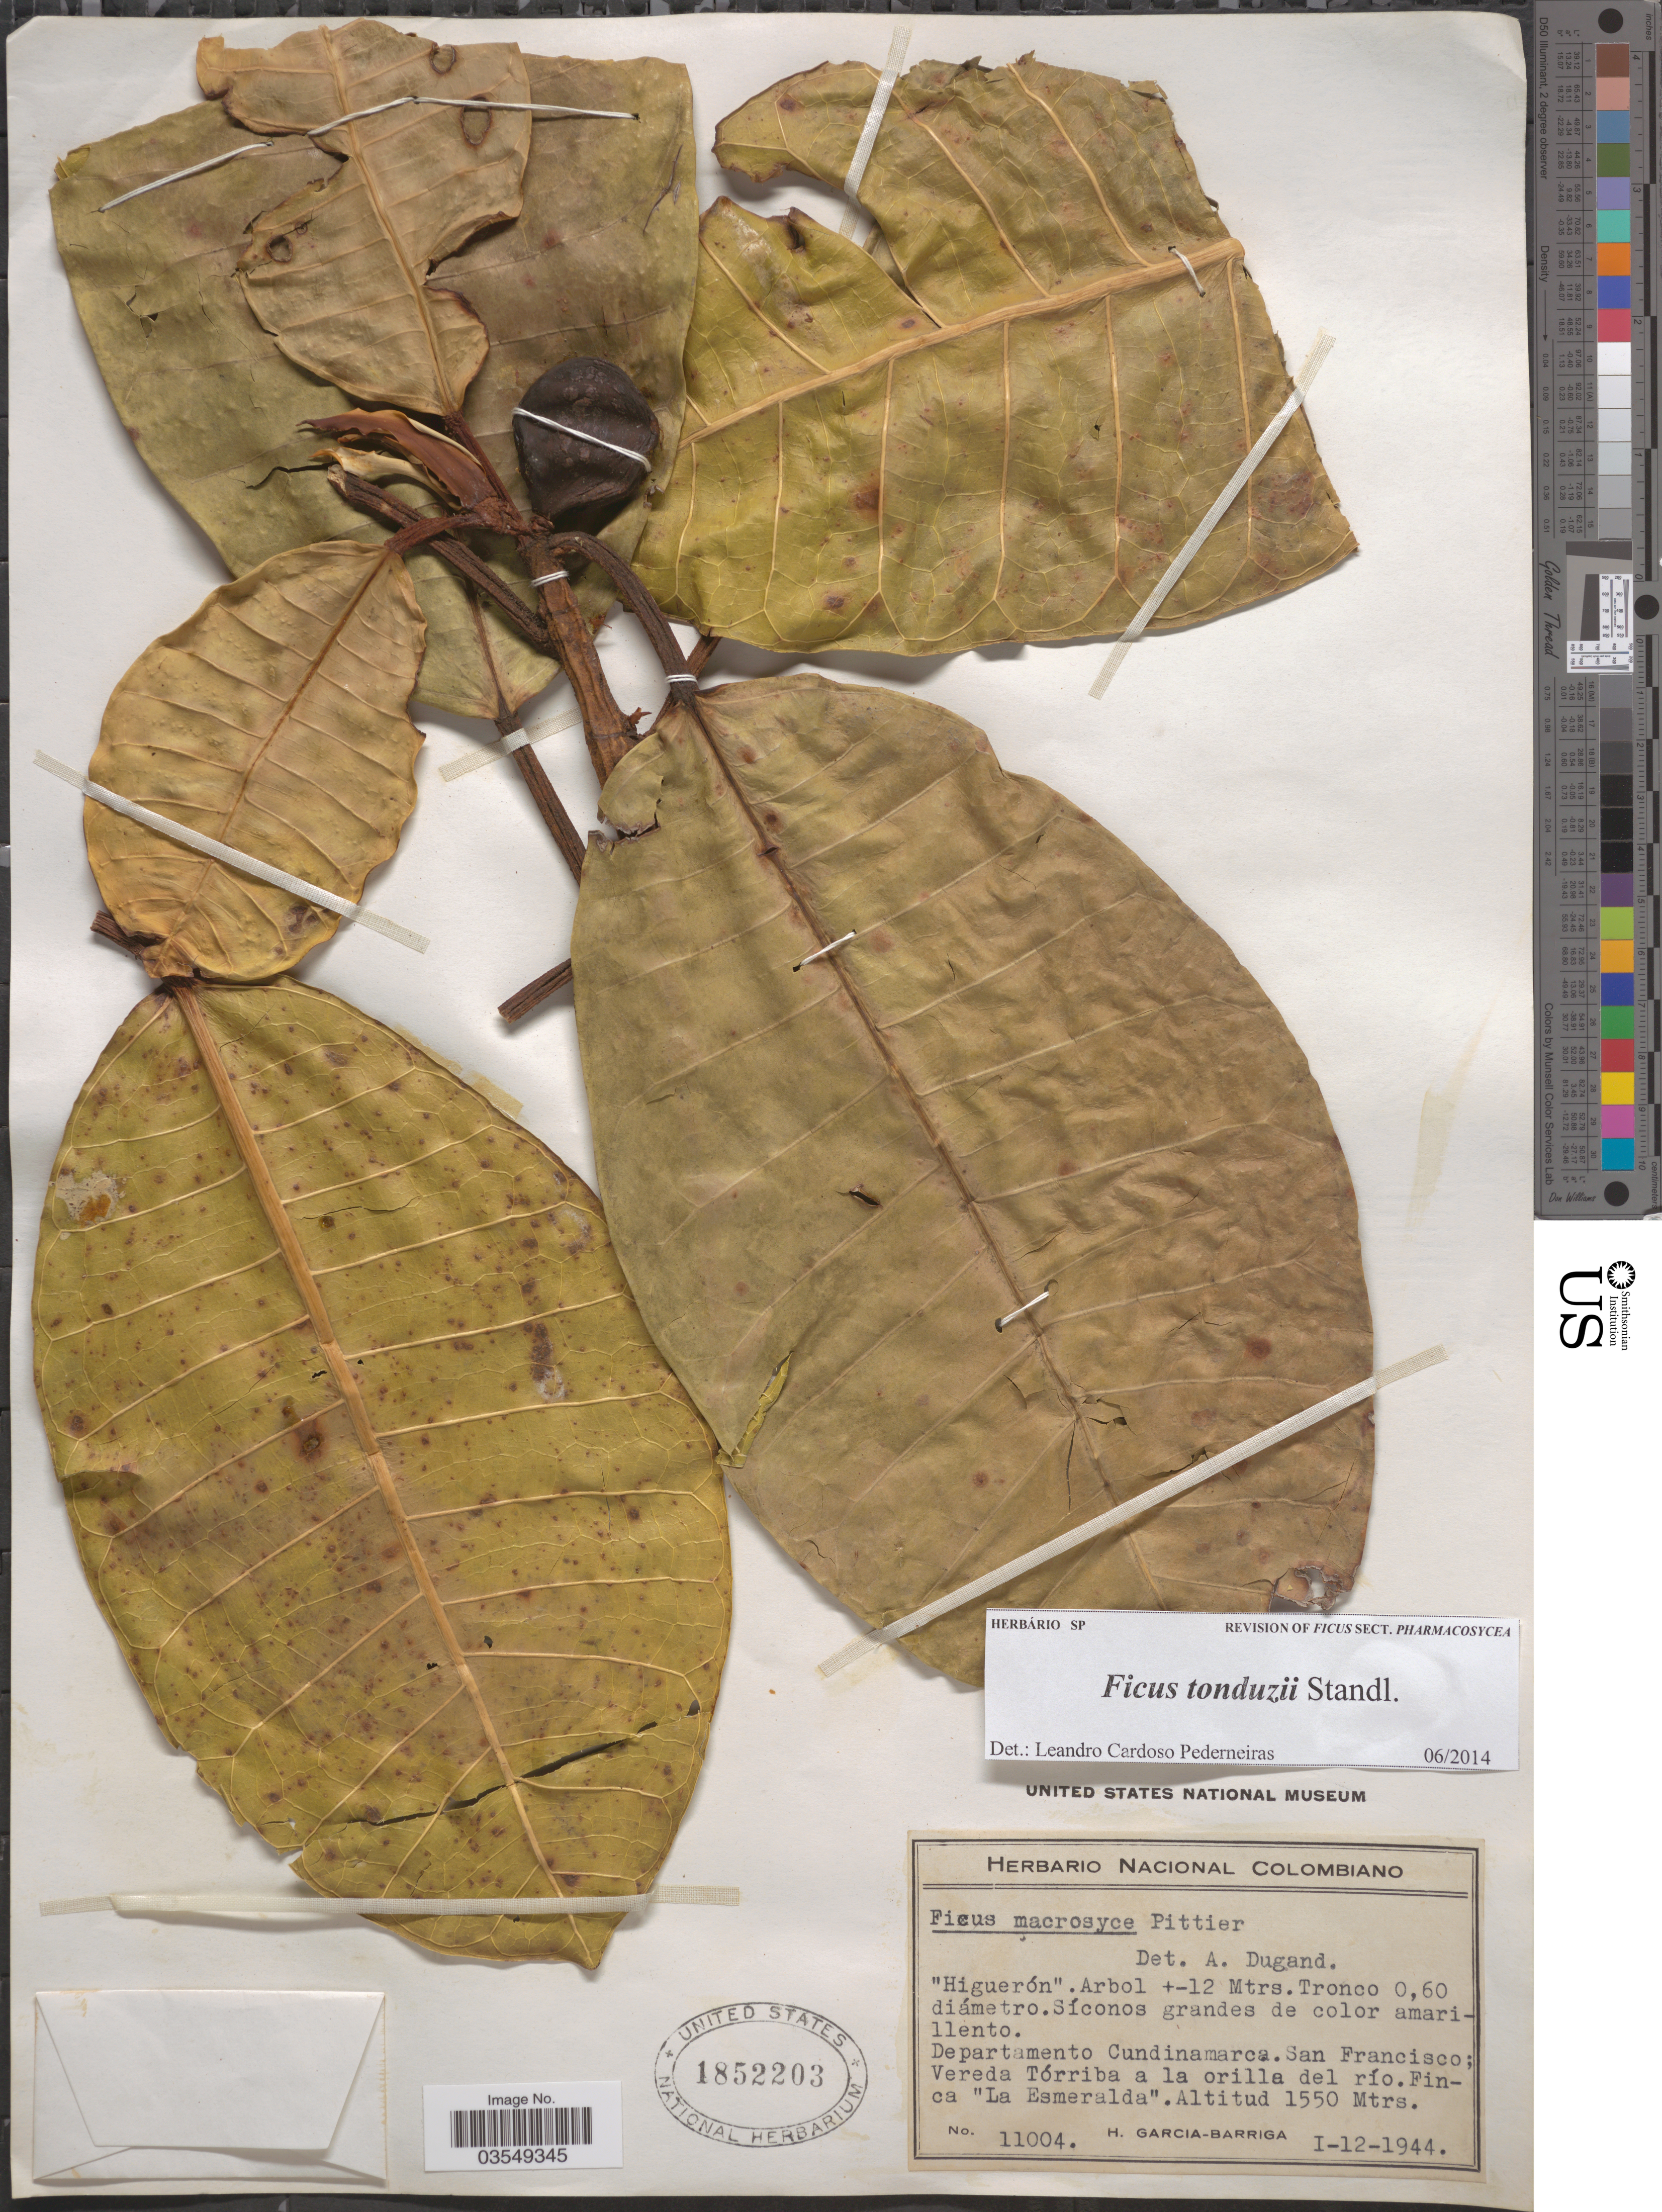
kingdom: Plantae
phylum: Tracheophyta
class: Magnoliopsida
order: Rosales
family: Moraceae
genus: Ficus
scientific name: Ficus tonduzii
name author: Standl.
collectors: H. García Barriga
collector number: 11004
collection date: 1944-01-12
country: Colombia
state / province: Cundinamarca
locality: Departamento Cundinamarca. San Francisco; Vereda Tórriba a la orilla del río. Finca "La Esmeralda".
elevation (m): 1550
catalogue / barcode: US 1852203